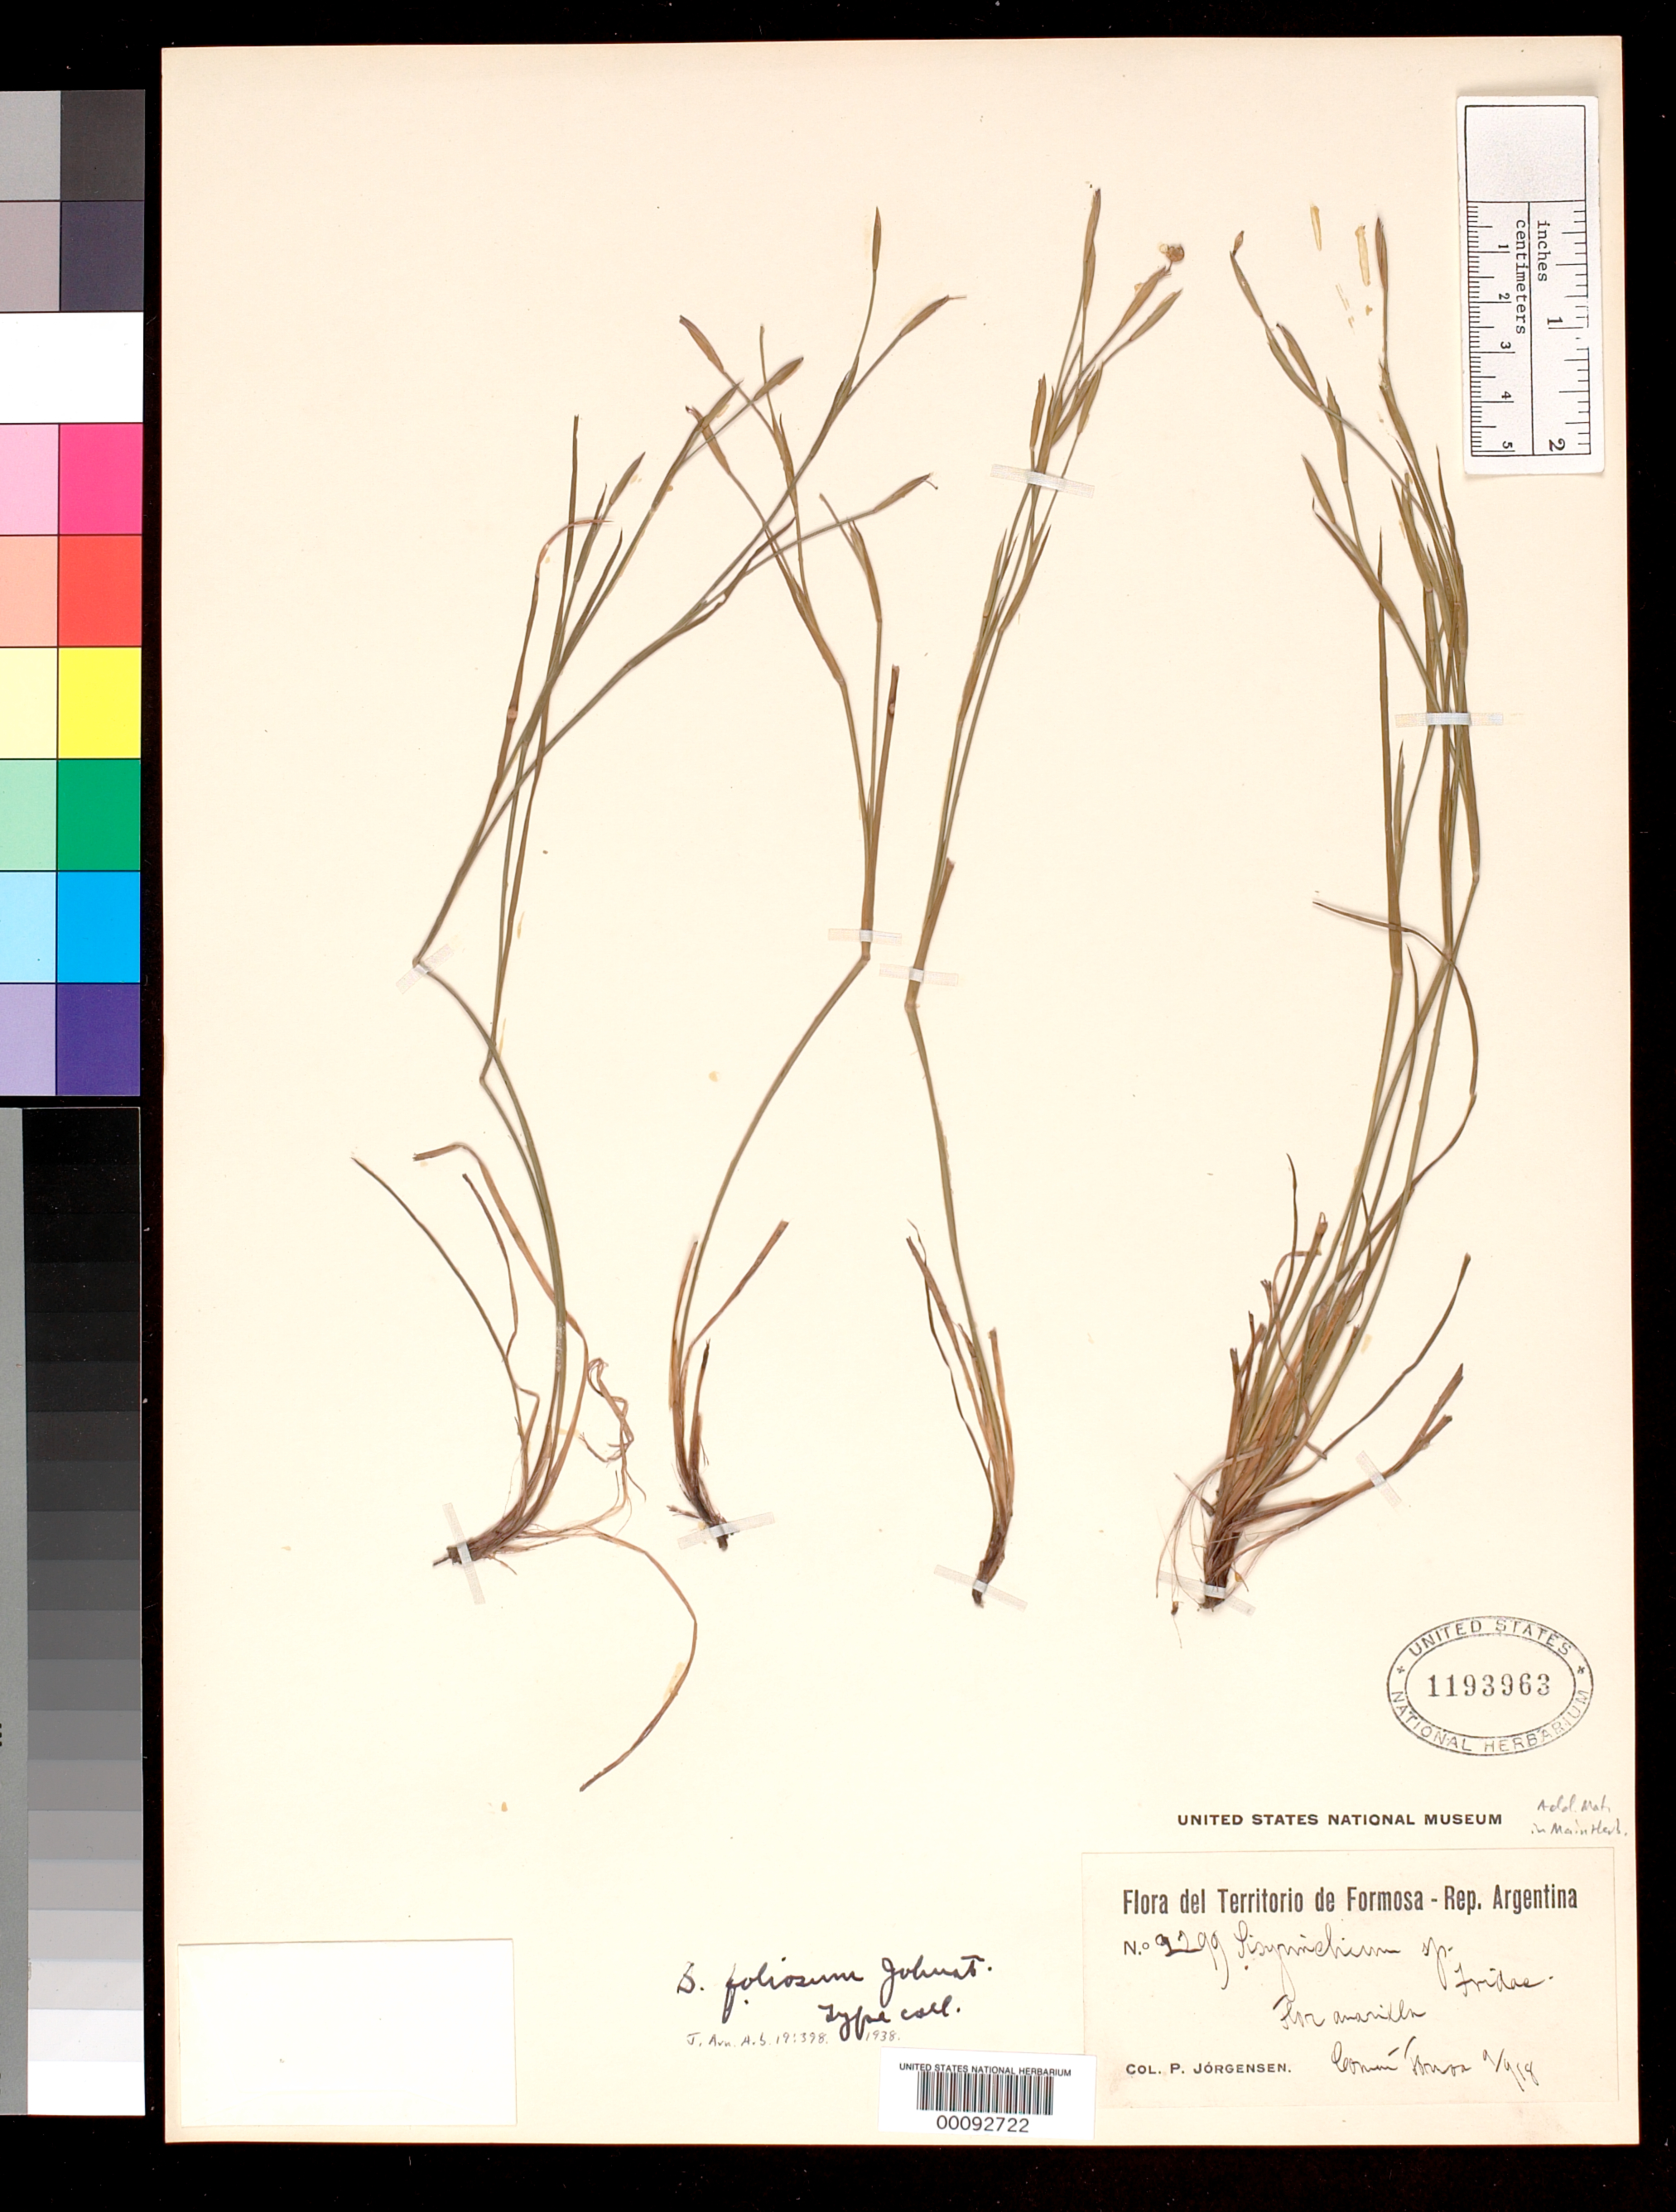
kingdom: Plantae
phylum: Tracheophyta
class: Liliopsida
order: Asparagales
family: Iridaceae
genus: Sisyrinchium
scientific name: Sisyrinchium foliosum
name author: I.M. Johnst.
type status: Possible Type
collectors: P. Jörgensen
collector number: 2299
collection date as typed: Sep 1918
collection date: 1918-09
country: Argentina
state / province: Formosa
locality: Campo Formosa.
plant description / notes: Type number and possibly original material but dubiously a type; protologue cites Oct. 1919 whereas this specimen is dated Sept. 1918.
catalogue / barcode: US 1193963